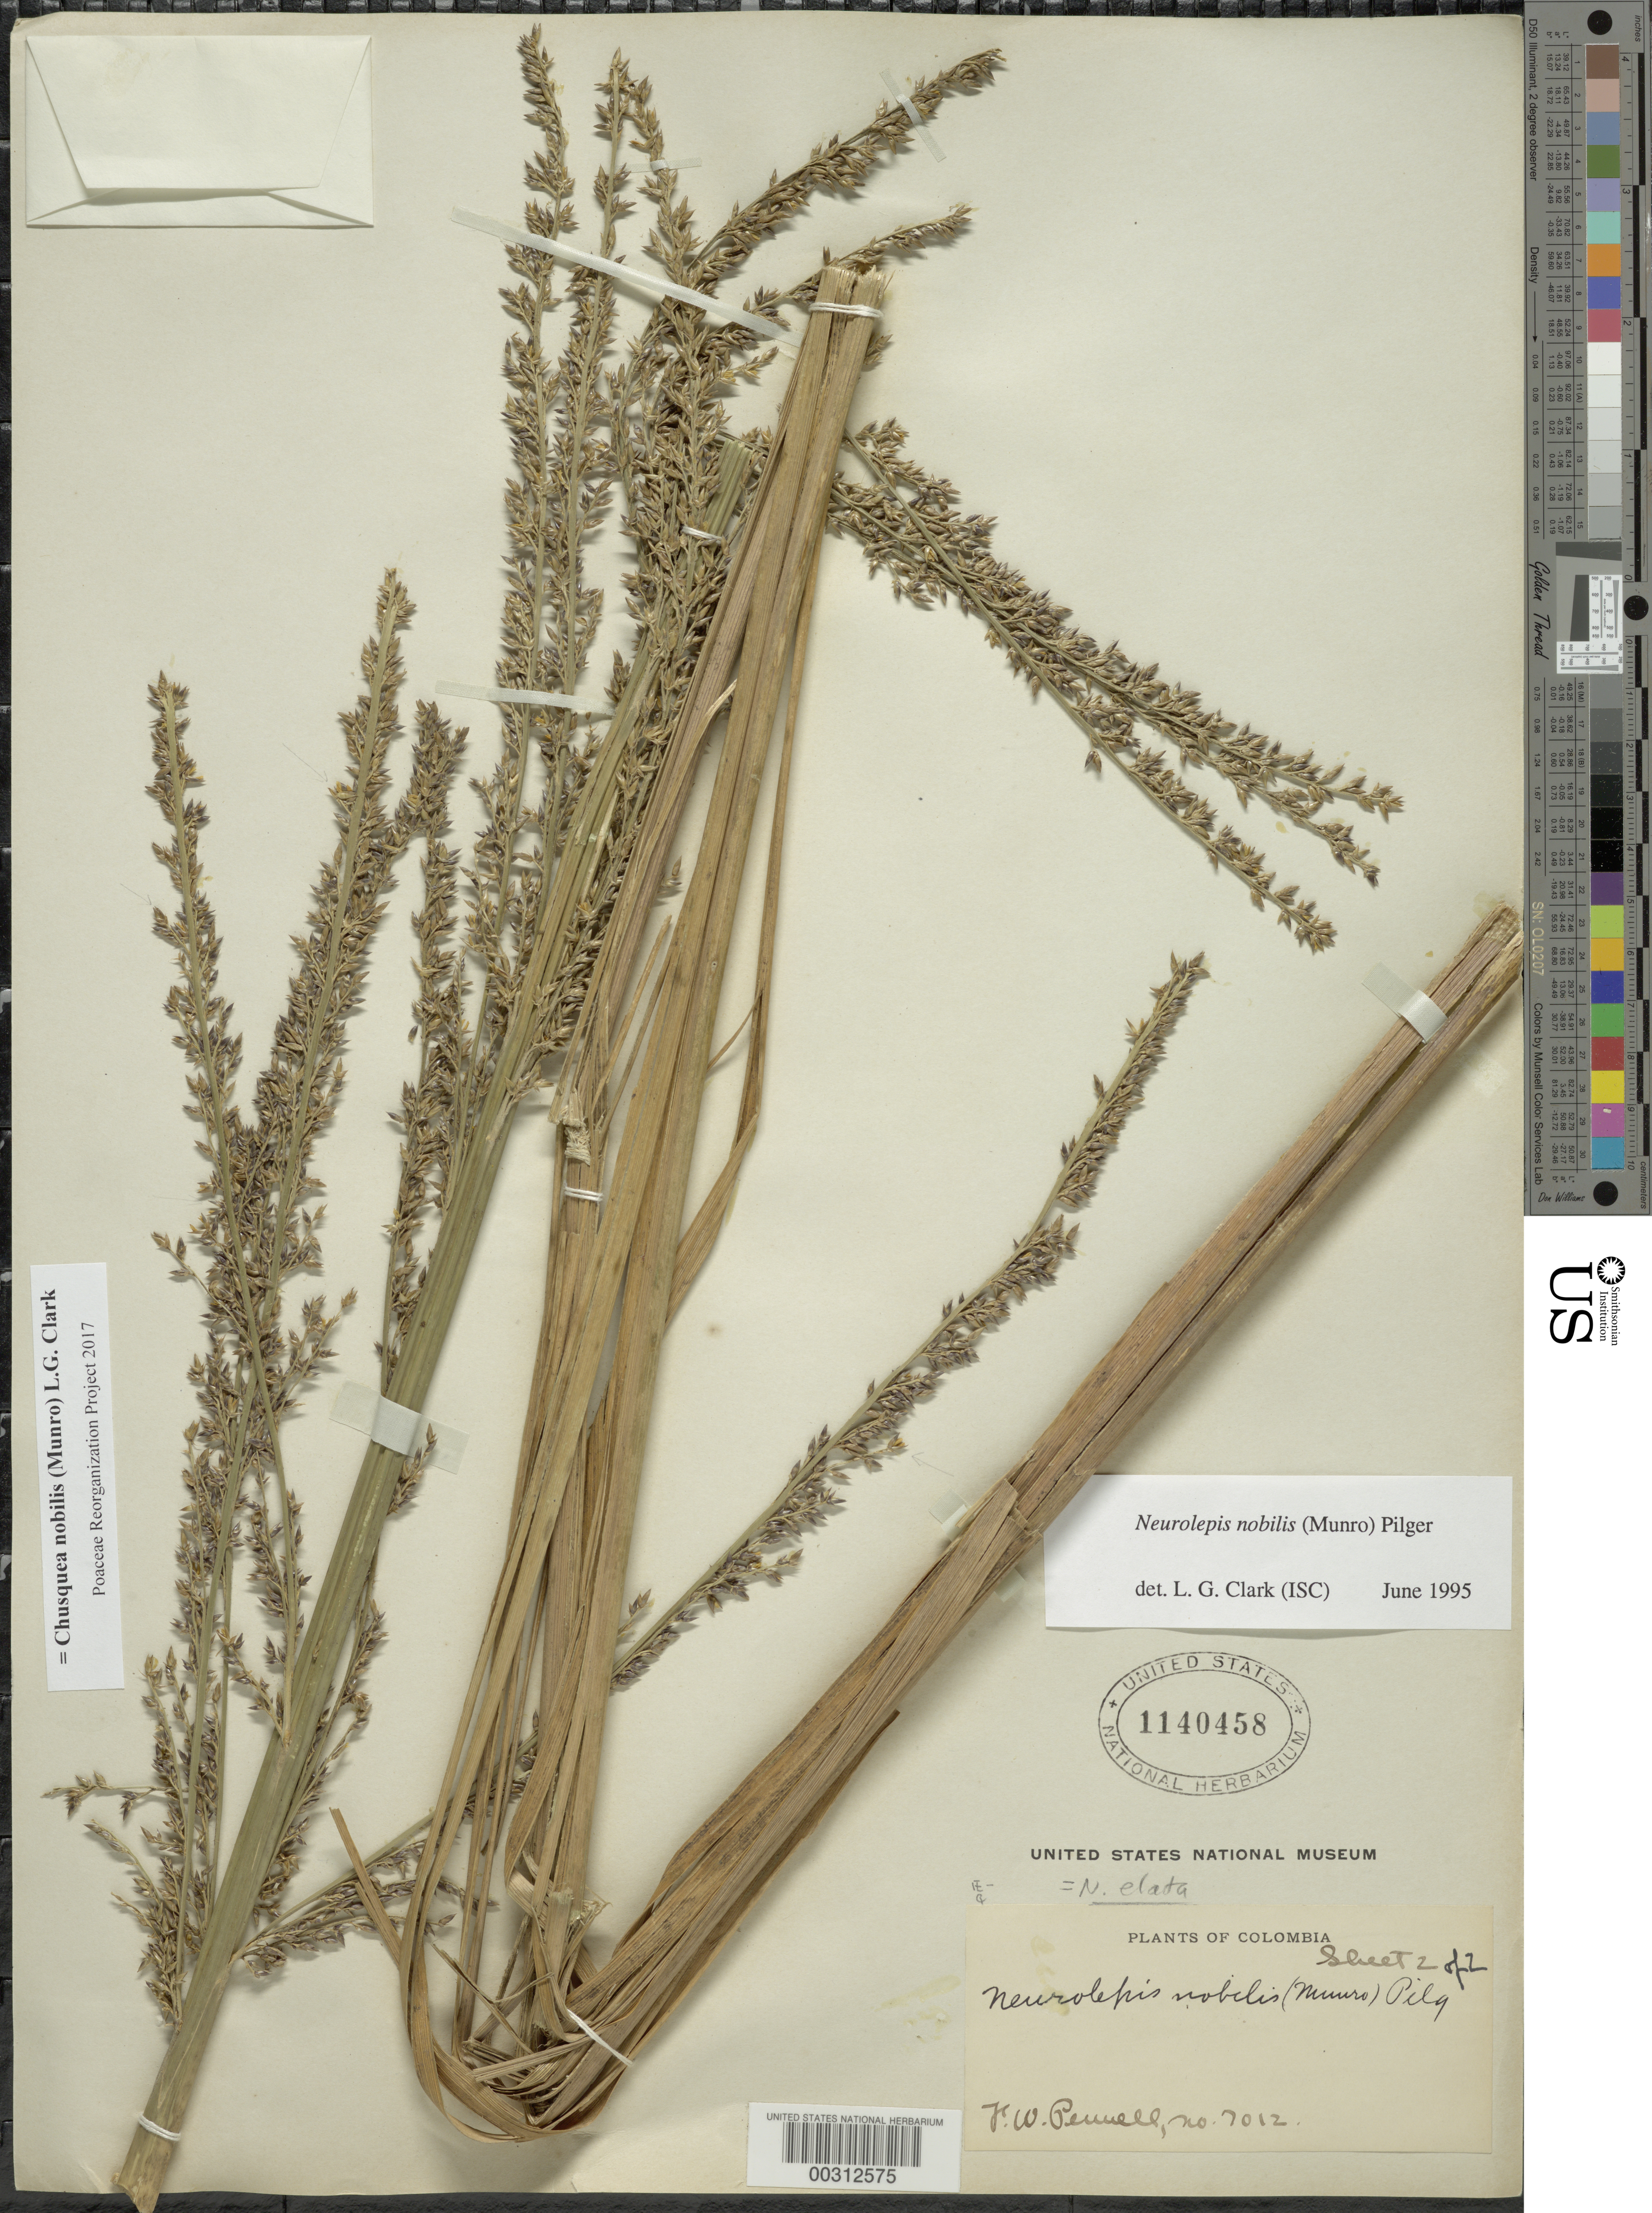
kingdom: Plantae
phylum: Tracheophyta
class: Liliopsida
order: Poales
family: Poaceae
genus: Chusquea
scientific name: Chusquea nobilis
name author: (Munro) L.G. Clark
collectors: F. W. Pennell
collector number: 7012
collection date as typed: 15 Jun 1922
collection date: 1922-06-15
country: Colombia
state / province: Cauca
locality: "Paletara", "Llano"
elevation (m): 3100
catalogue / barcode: US 1140458